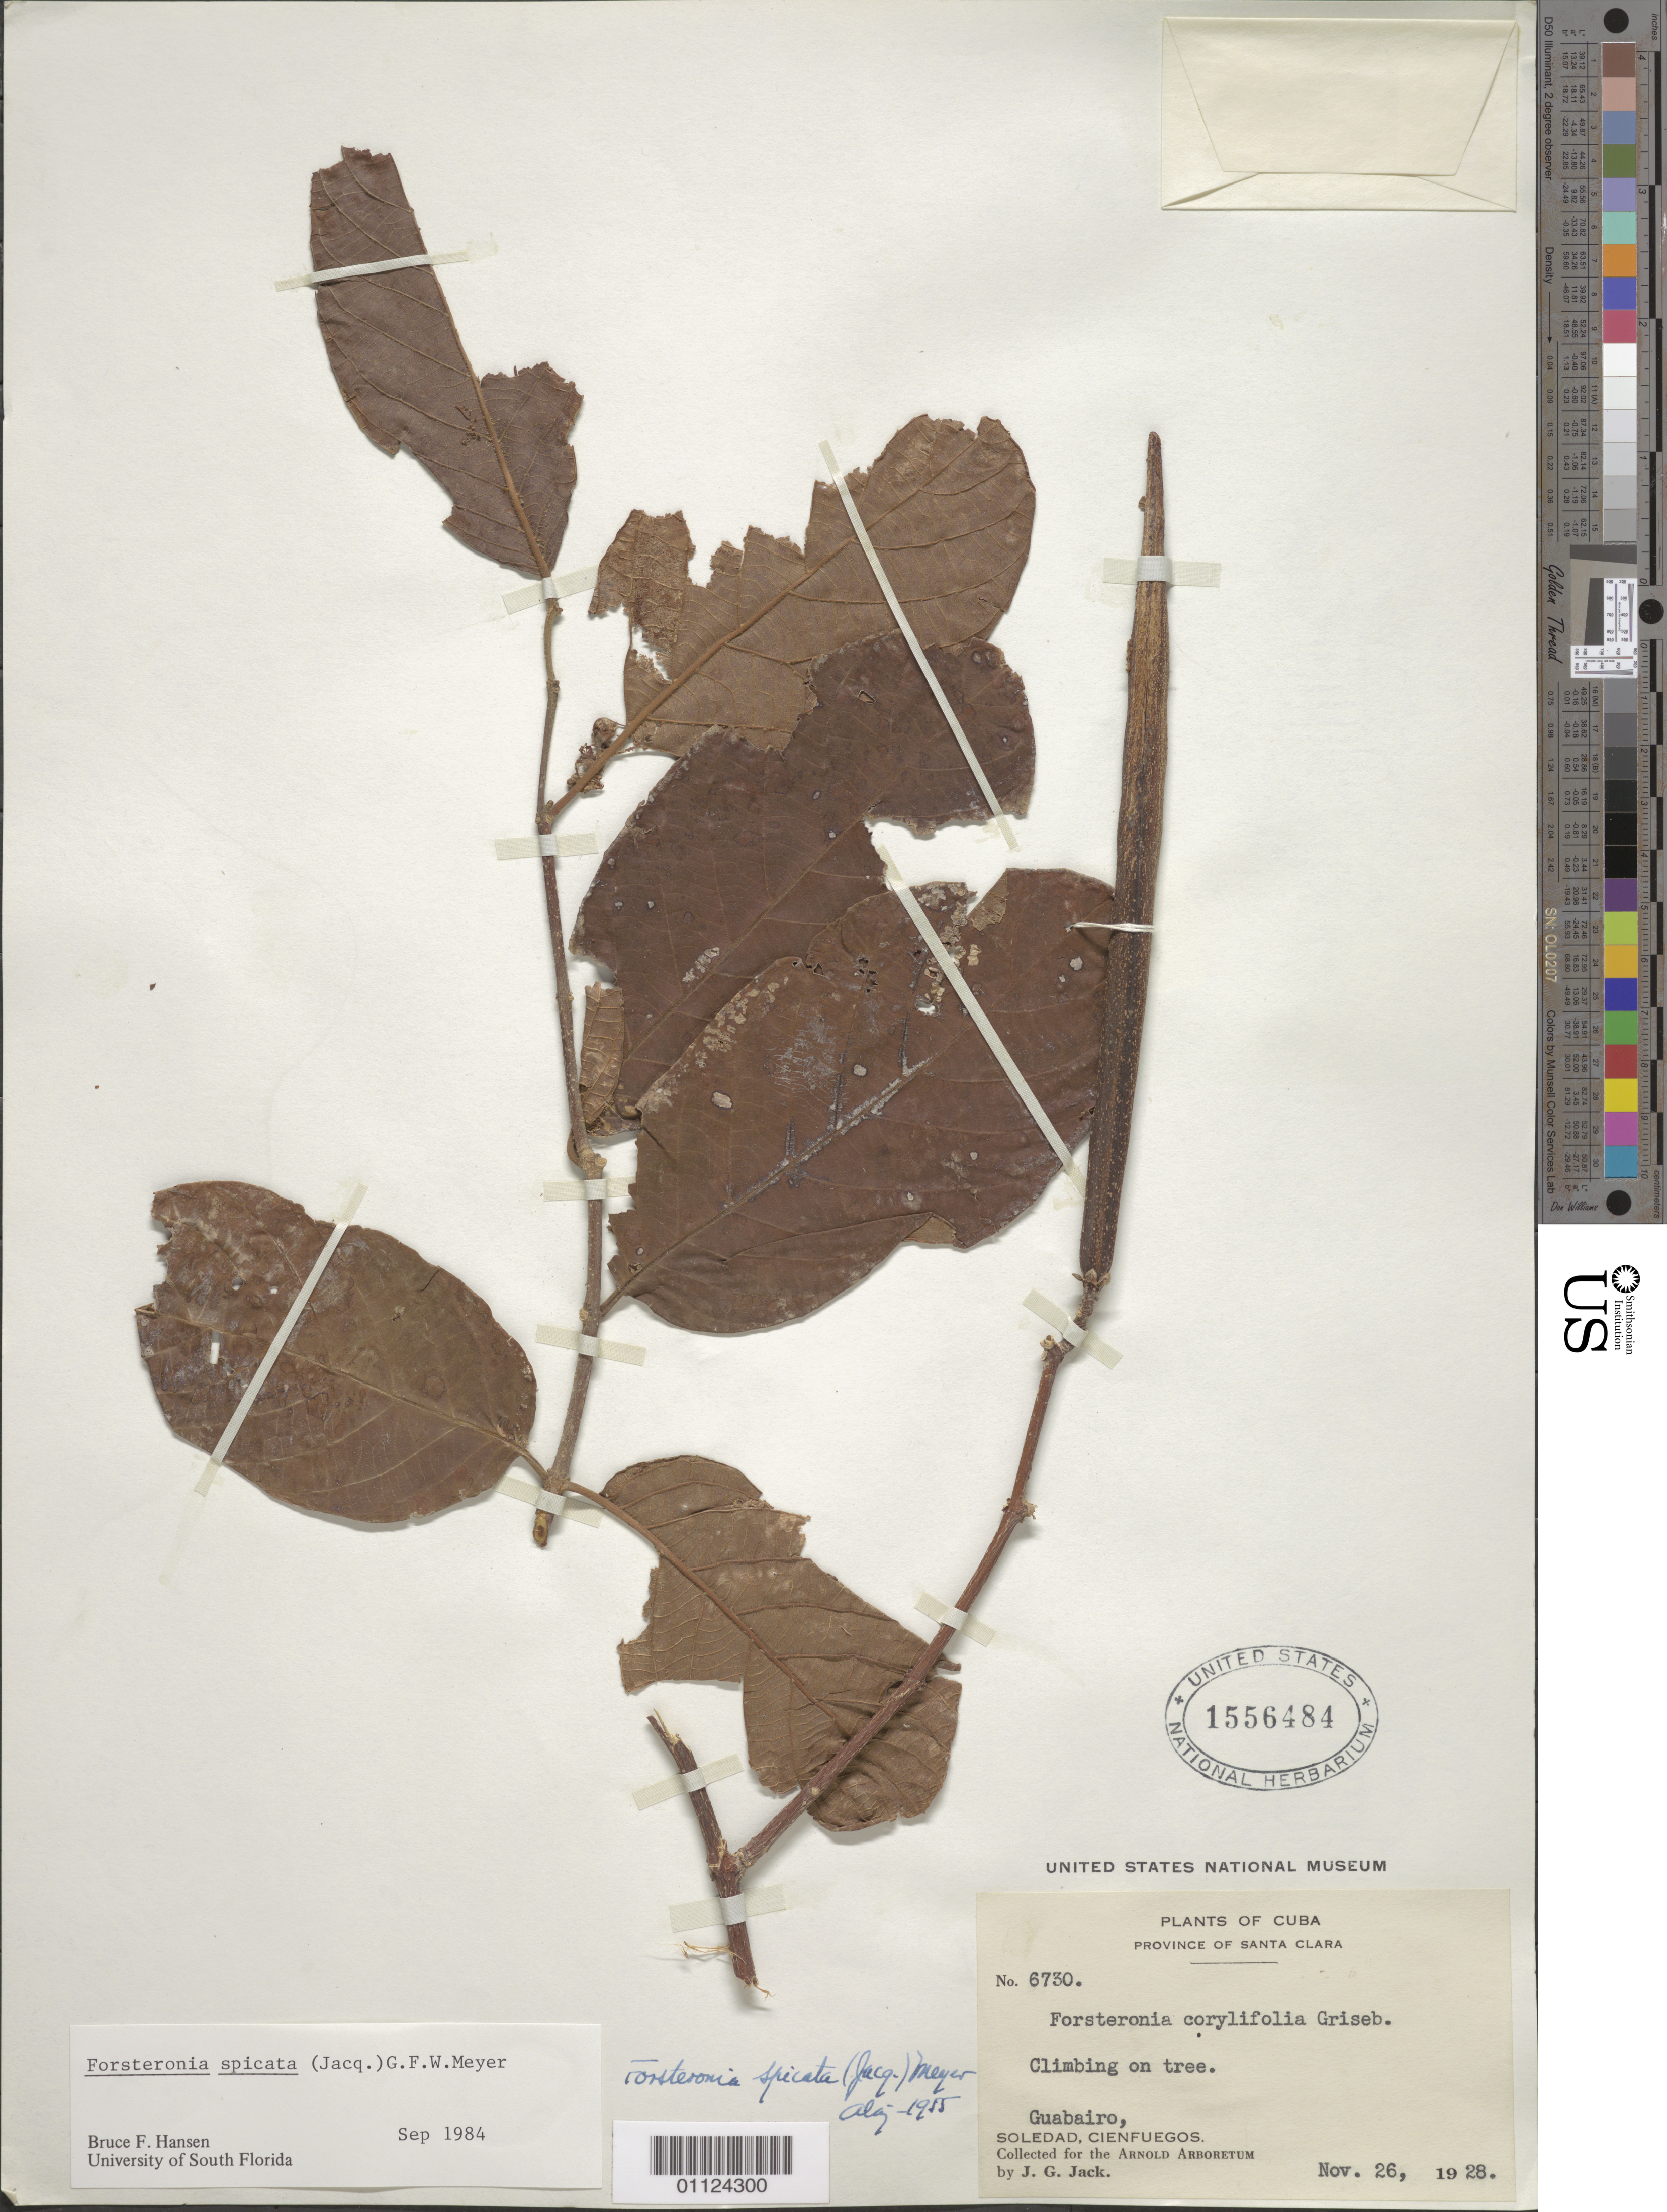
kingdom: Plantae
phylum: Tracheophyta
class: Magnoliopsida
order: Gentianales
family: Apocynaceae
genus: Forsteronia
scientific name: Forsteronia spicata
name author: (Jacq.) G. Mey.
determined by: Hansen, Bruce F., Curator (USF), University of South Florida (UNITED STATES)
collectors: J. G. Jack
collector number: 6730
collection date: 1928-11-26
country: Cuba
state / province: Las Villas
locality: Prov. Santa Clara, Guabairo, Soledad, Cienfuegos.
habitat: Climbing on trees.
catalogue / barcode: US 1556484